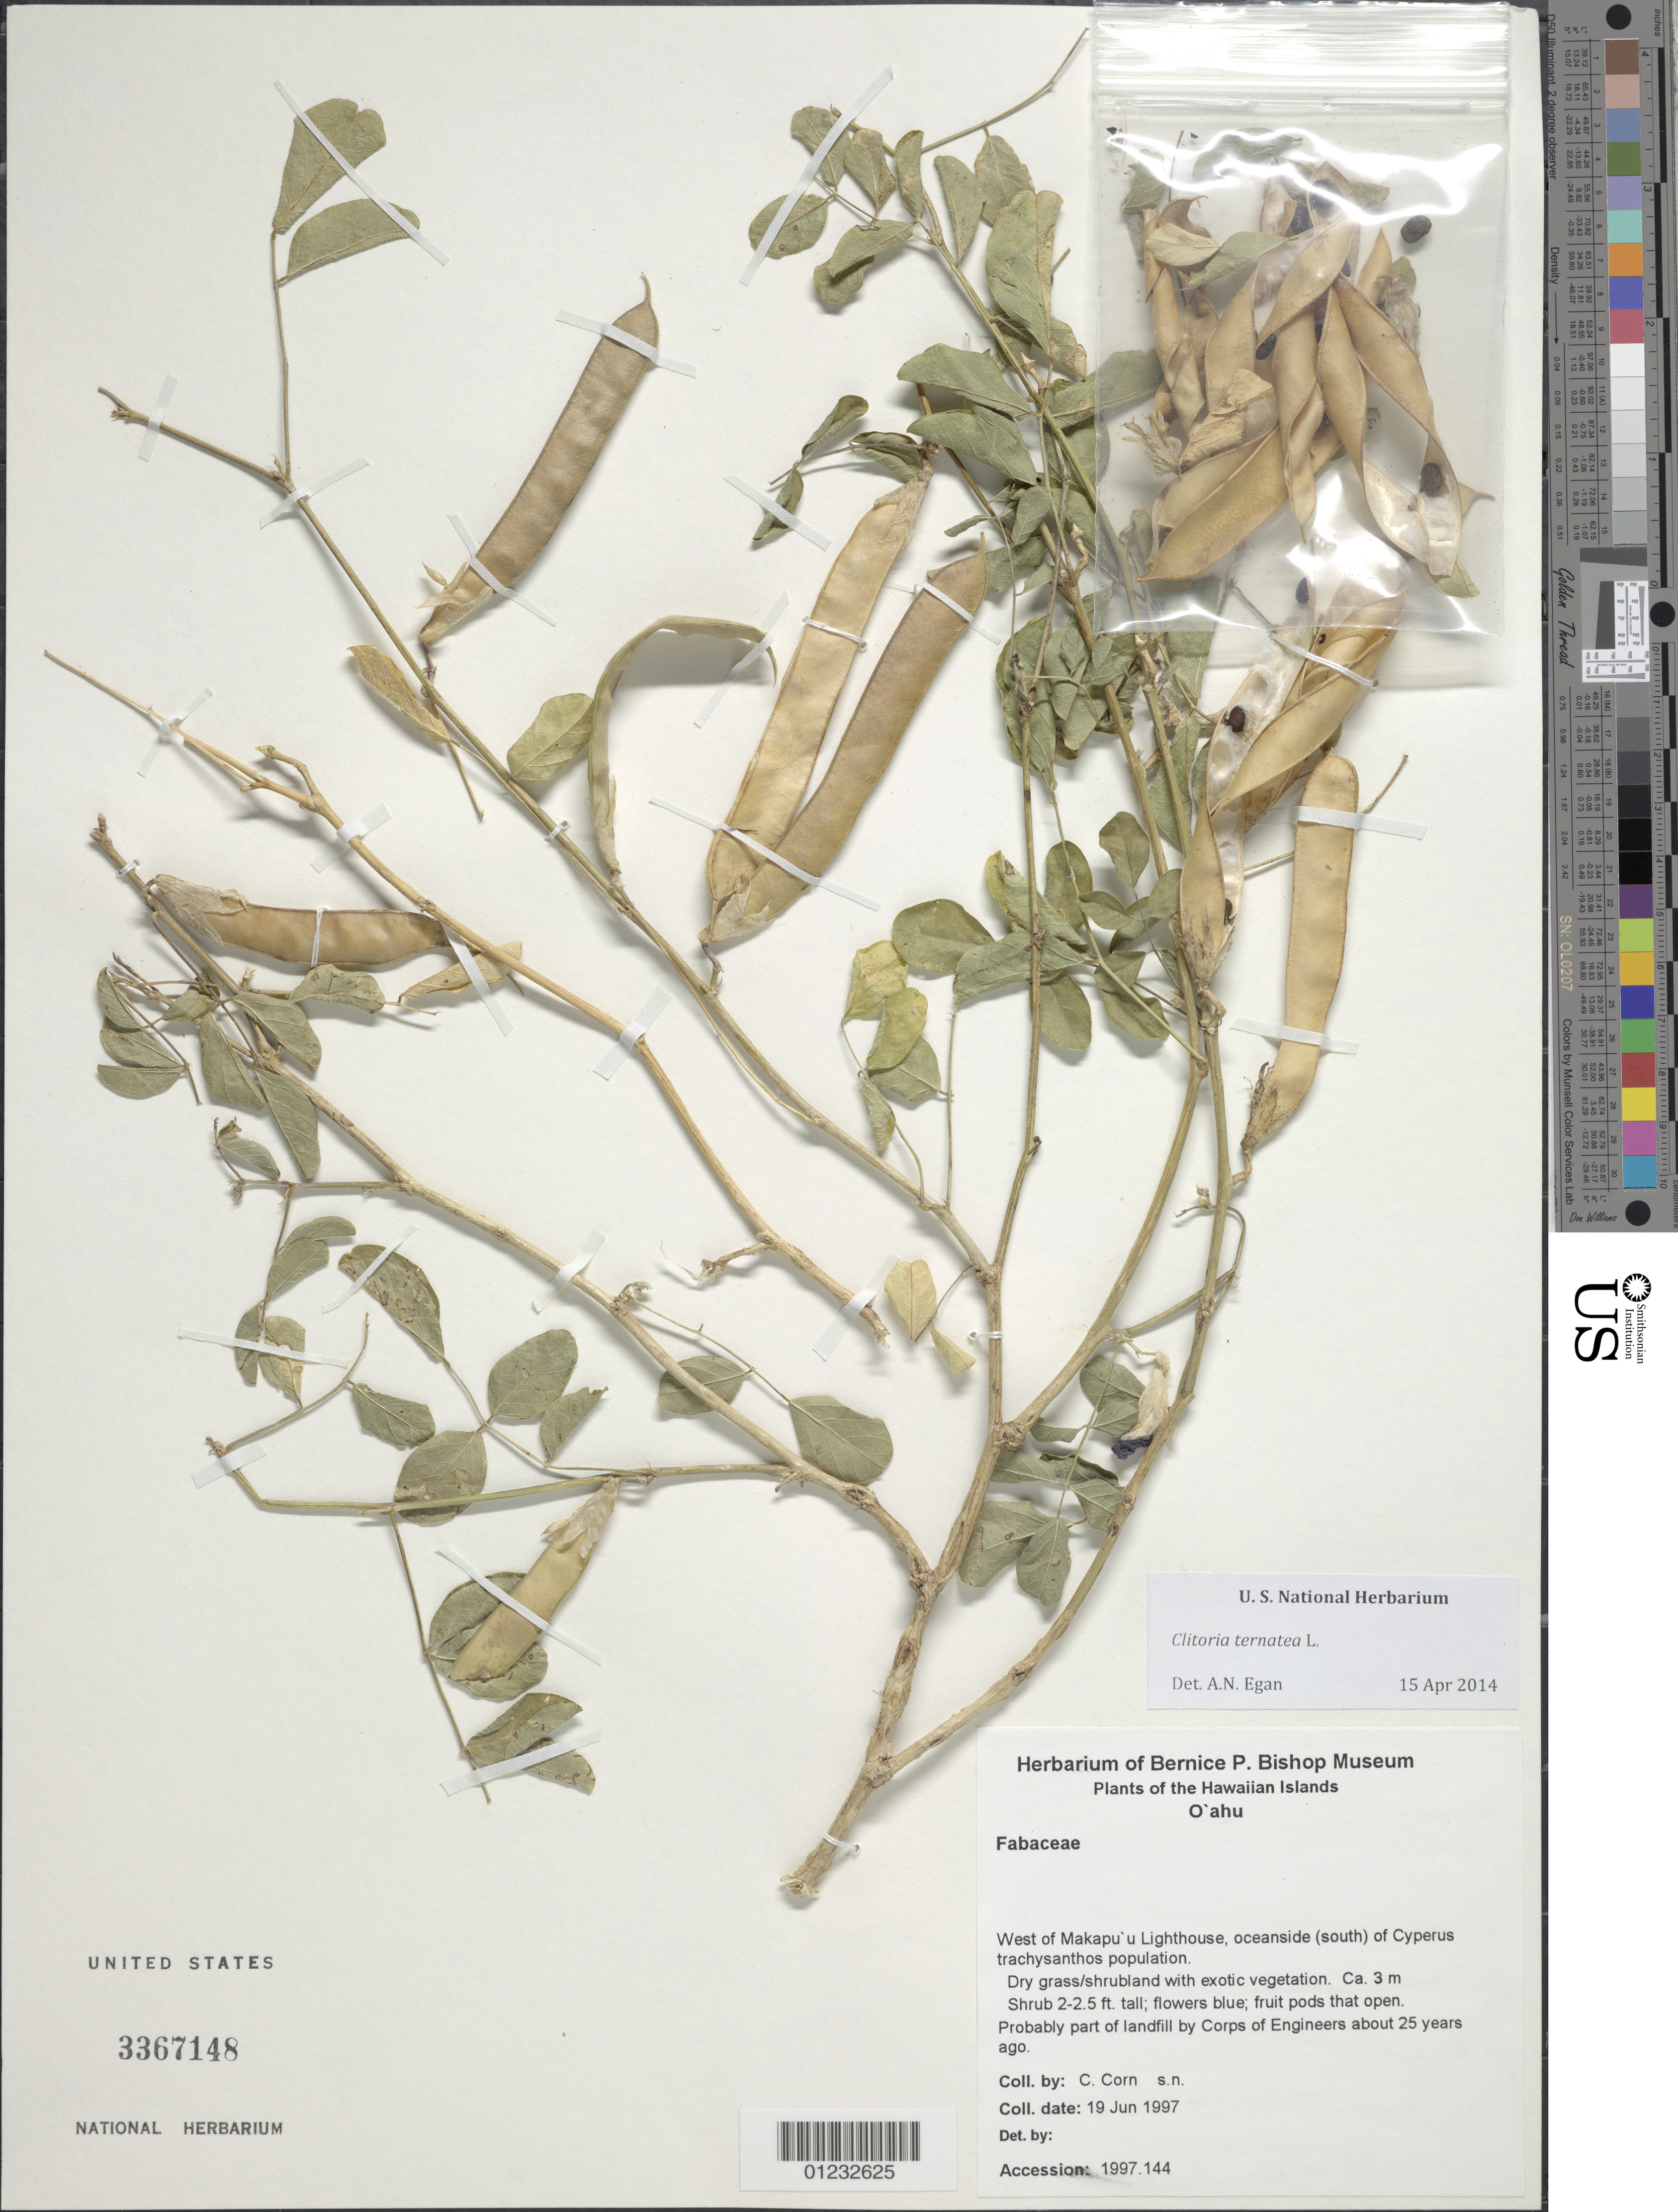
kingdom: Plantae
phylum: Tracheophyta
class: Magnoliopsida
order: Fabales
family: Fabaceae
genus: Clitoria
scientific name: Clitoria ternatea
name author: L.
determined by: Egan, Ashley N., (US), Smithsonian Institution - National Museum of Natural History (UNITED STATES)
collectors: C. Corn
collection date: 1997-06-19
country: United States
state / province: Hawaii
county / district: Honolulu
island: Oahu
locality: West of Makapu'u Lighthouse, oceanside (south) of Cyperus trachysanthos population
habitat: Dry grass/shrubland with exotic vegetation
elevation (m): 3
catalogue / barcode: US 3367148